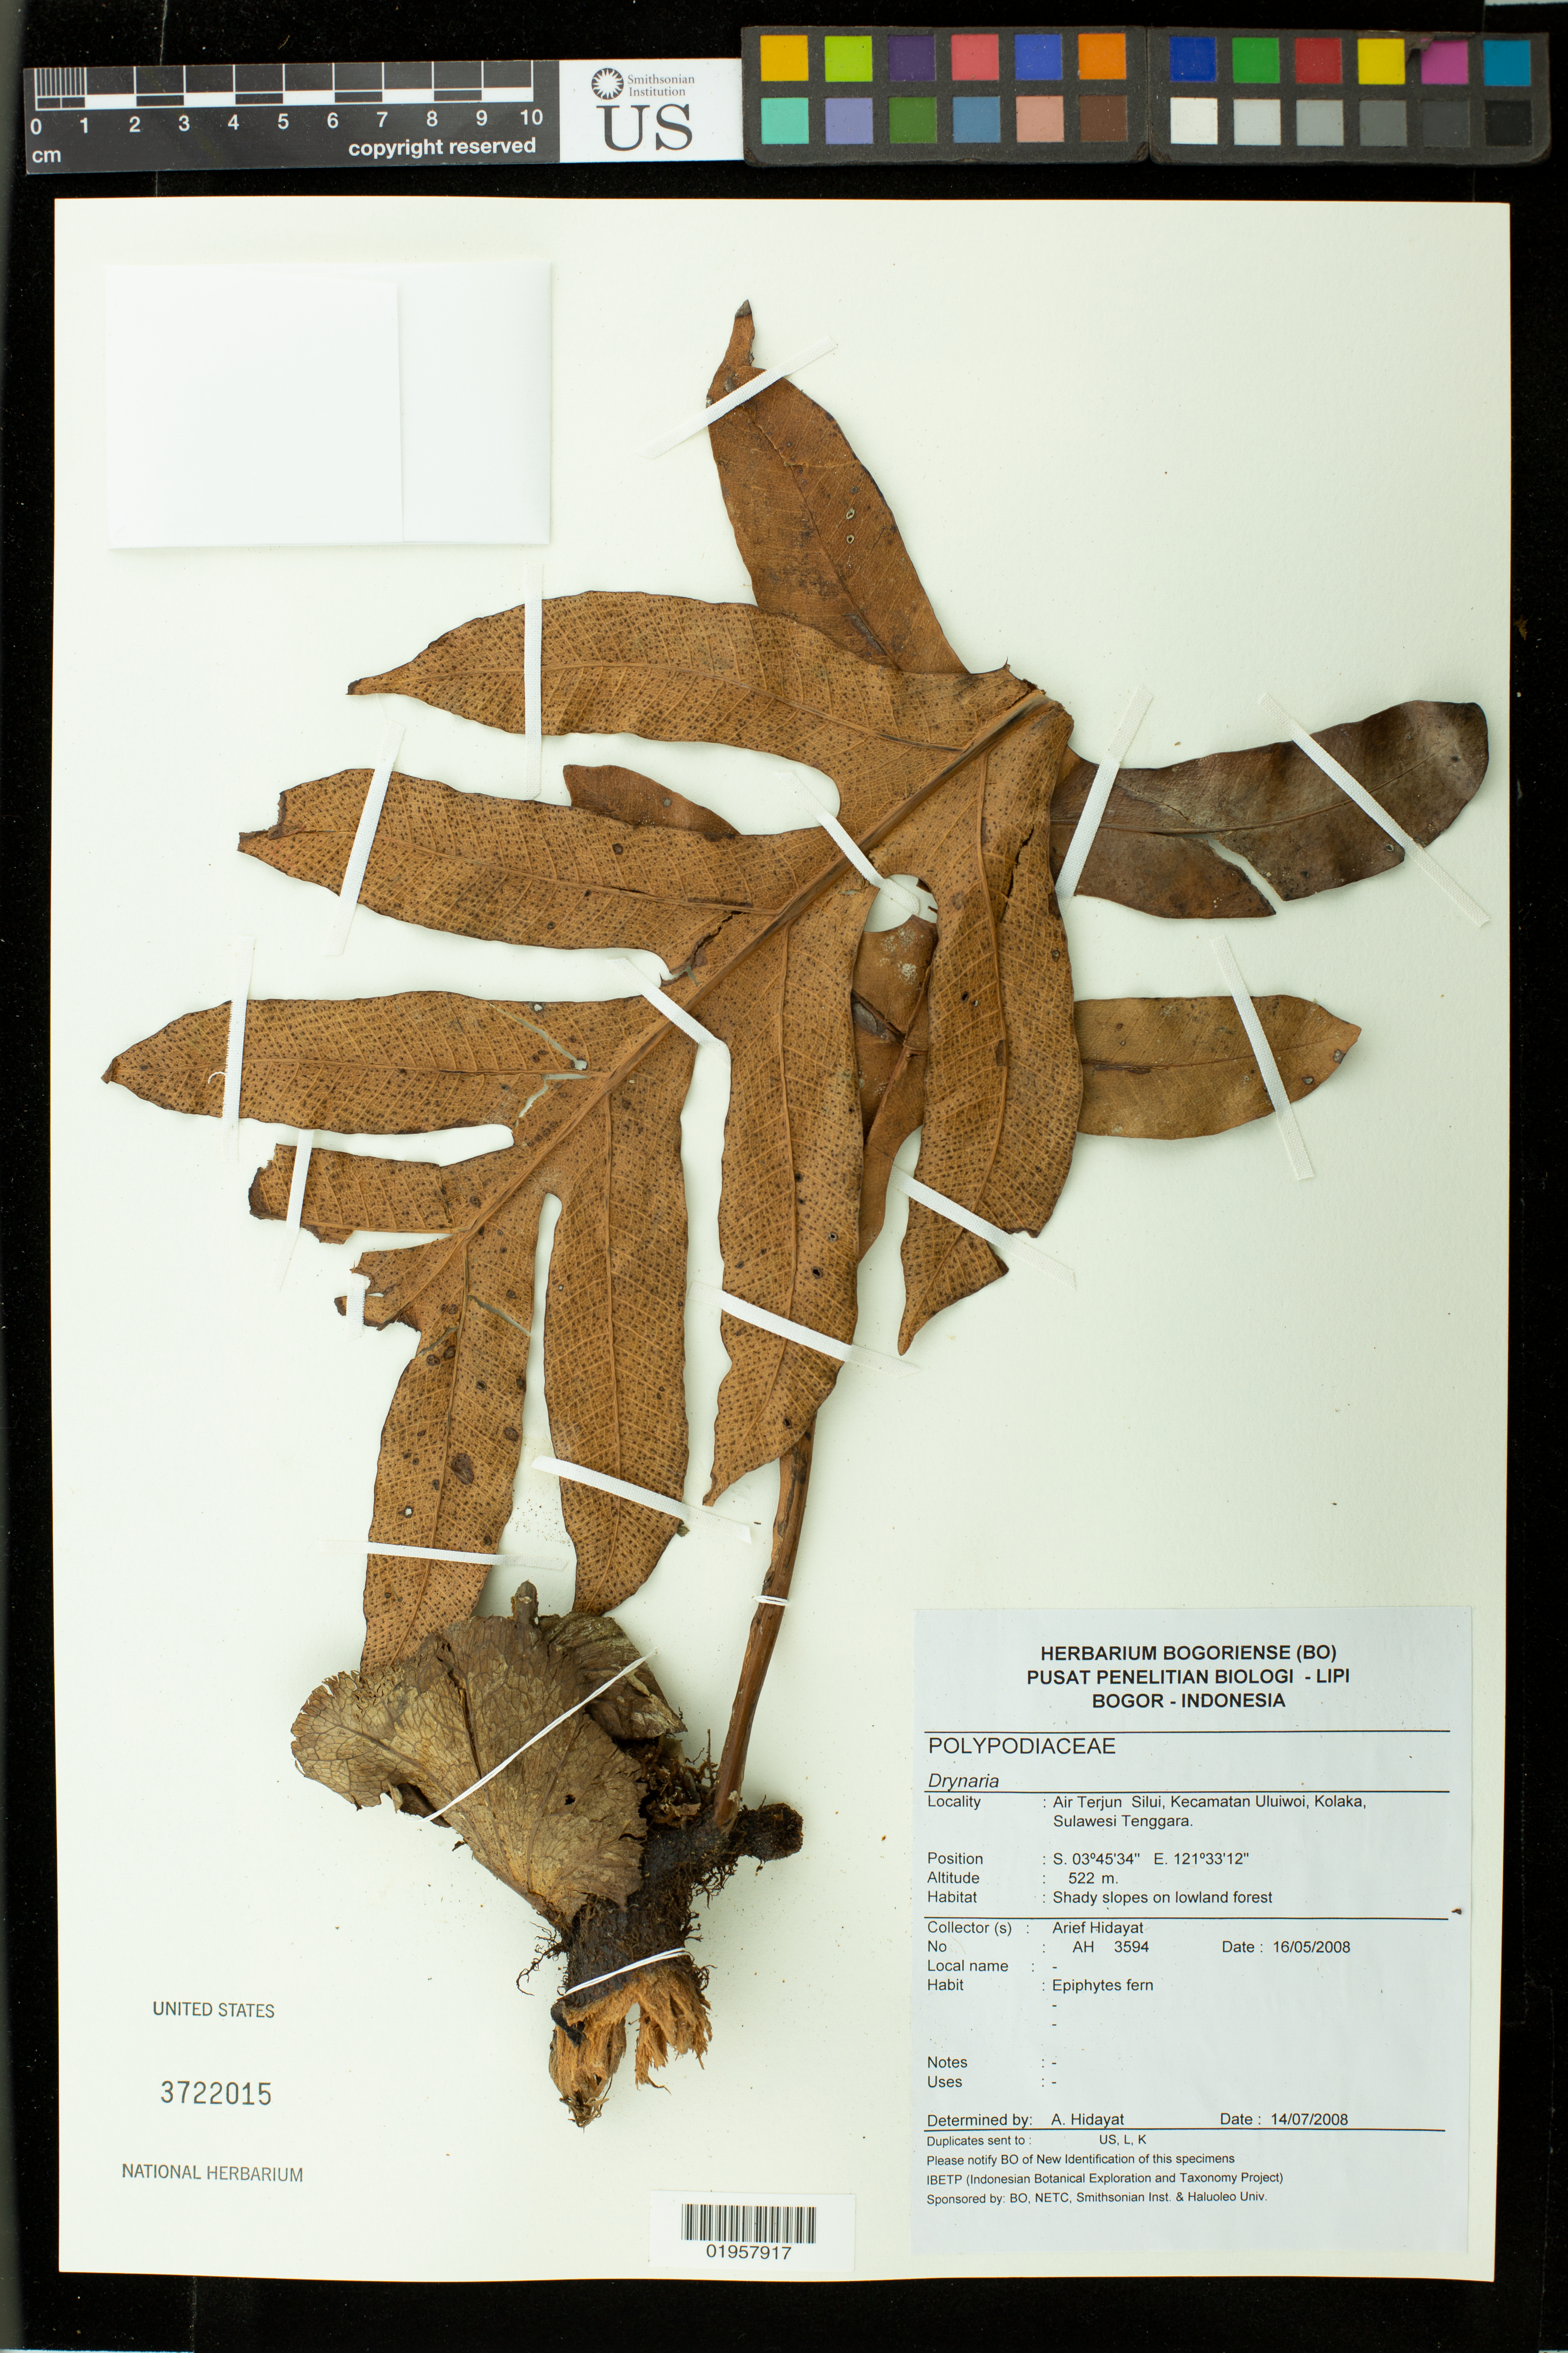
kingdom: Plantae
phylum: Tracheophyta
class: Polypodiopsida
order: Polypodiales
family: Polypodiaceae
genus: Drynaria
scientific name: Drynaria sp.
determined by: Hidayat, Arief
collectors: A. Hidayat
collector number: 3594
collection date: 2008-05-16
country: Indonesia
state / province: Sulawesi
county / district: Sulawesi Tenggara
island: Sulawesi Island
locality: Sulawesi Tenggara [South-East Sulawesi]. Air Terjun Silui, Kecamatan Uluiwoi, Kolaka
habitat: Shady slopes on lowland forest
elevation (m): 522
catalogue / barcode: US 3722015